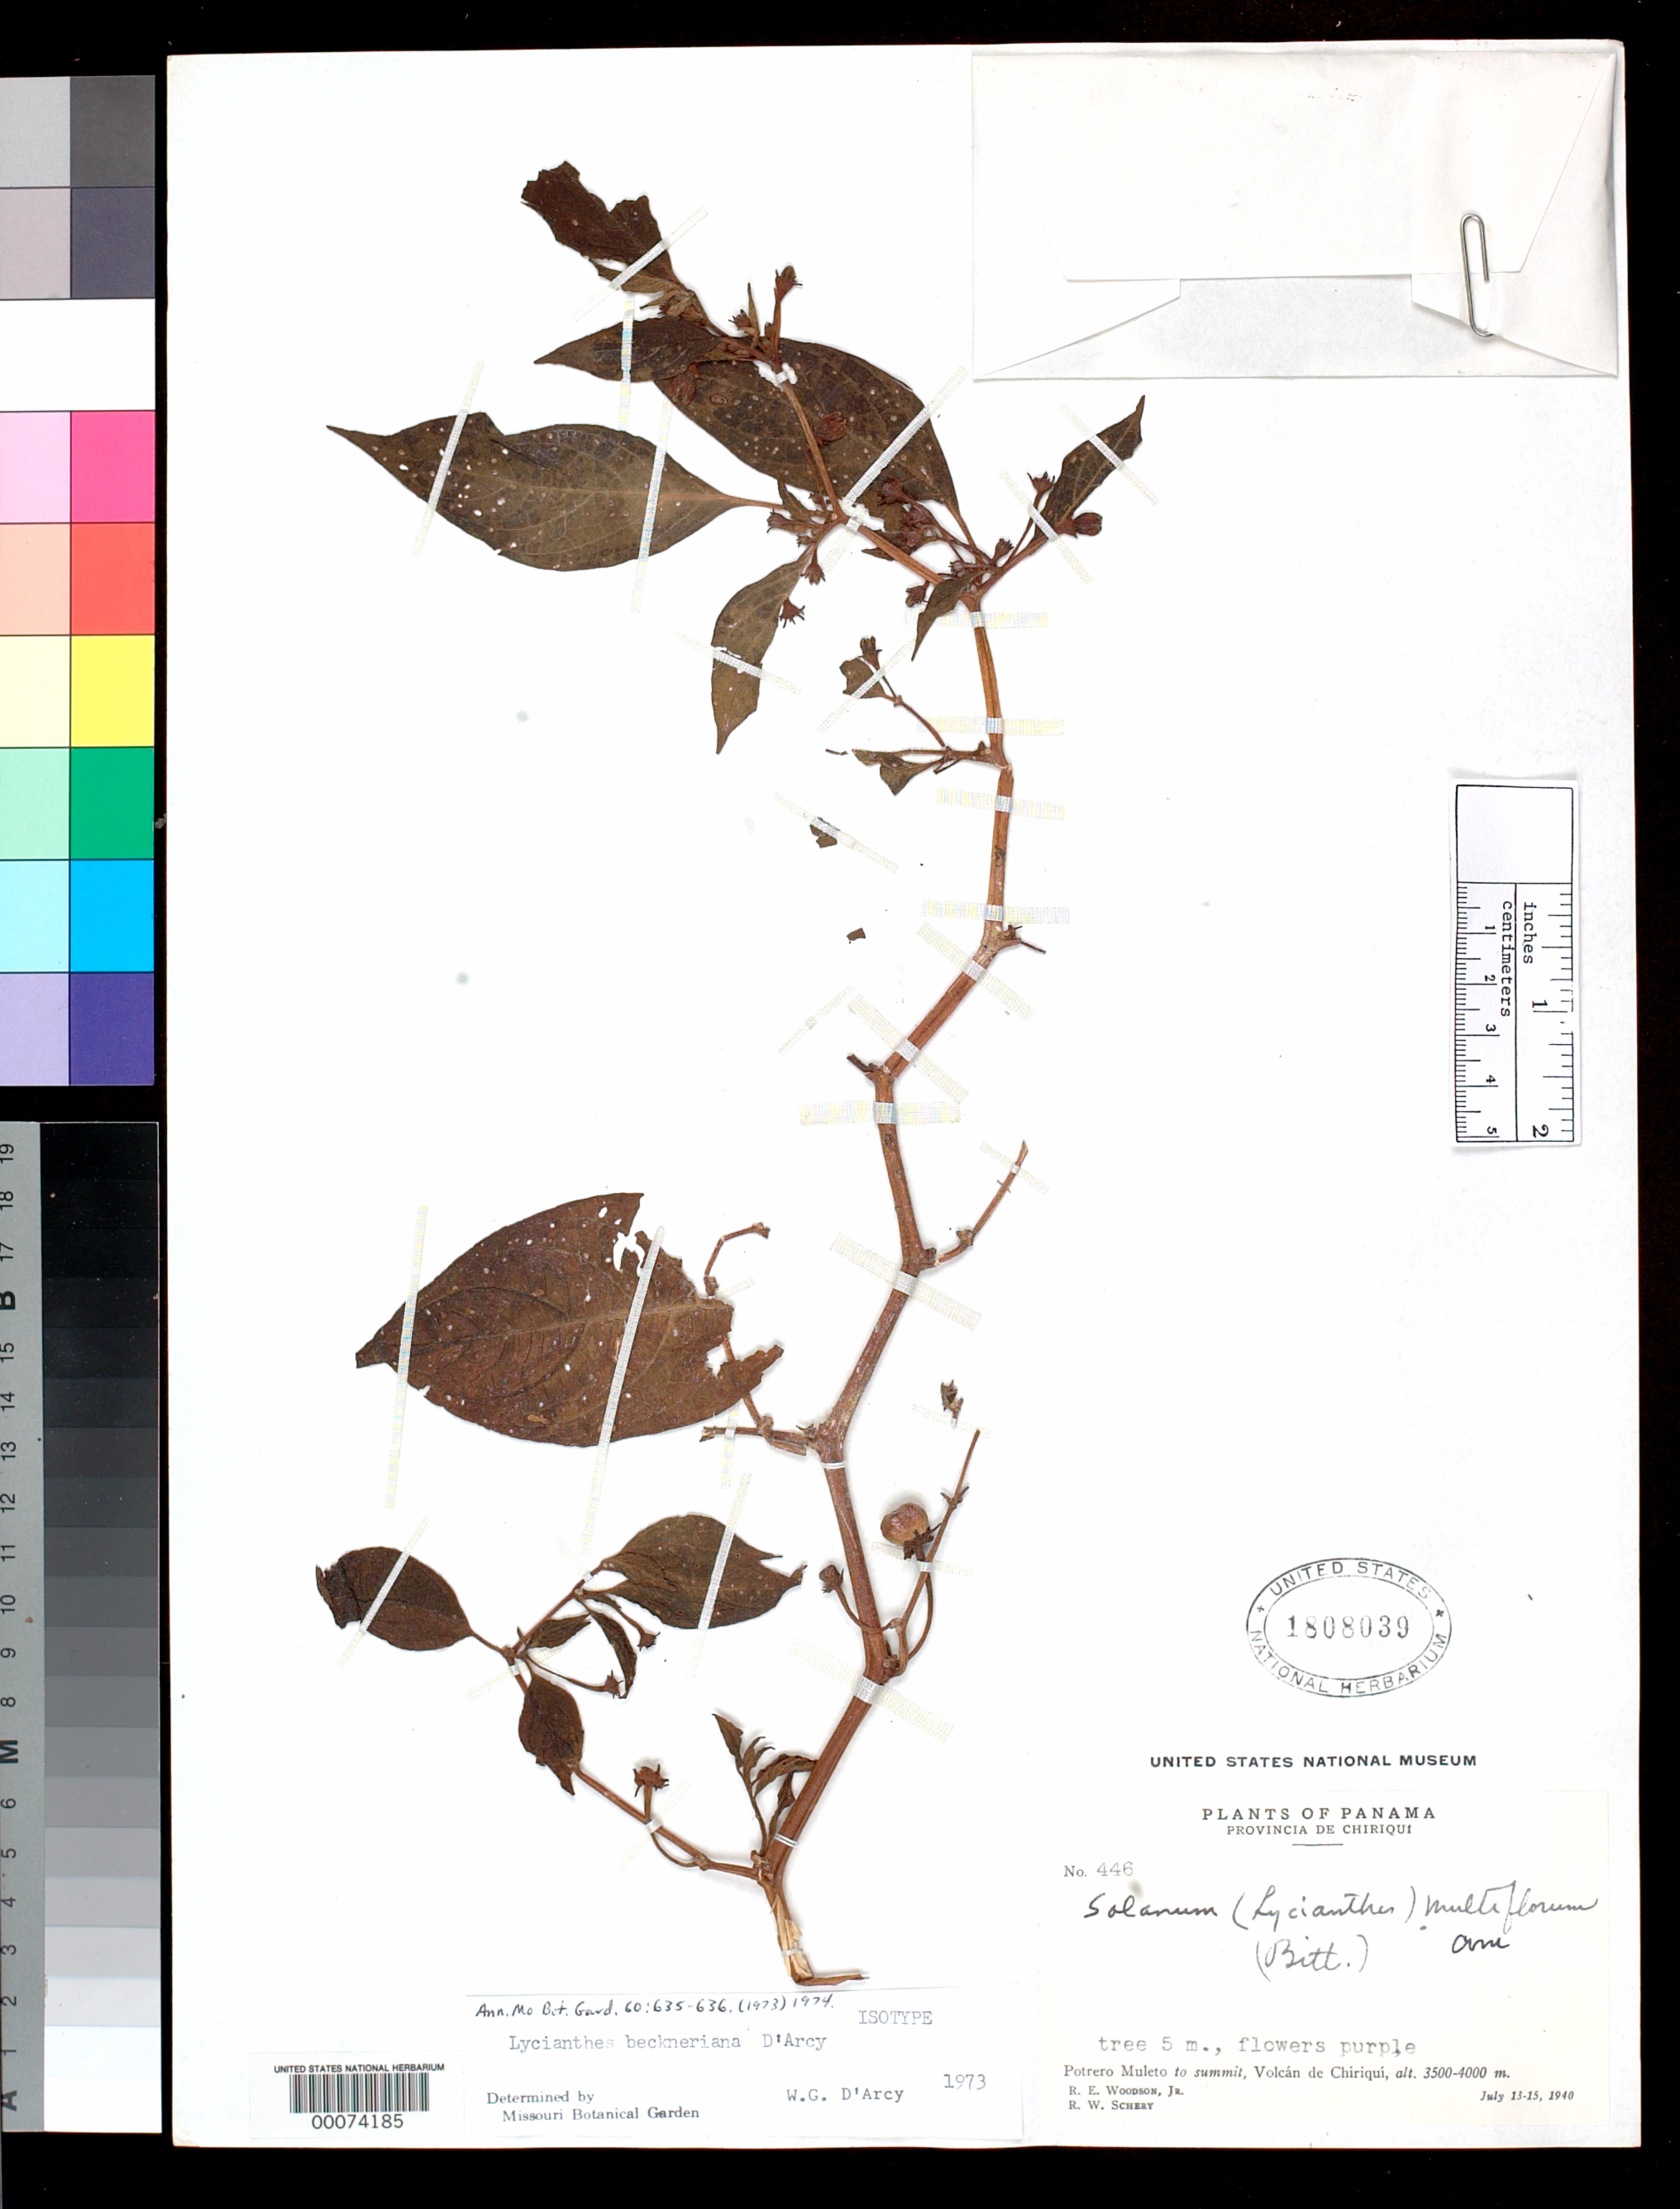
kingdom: Plantae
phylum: Tracheophyta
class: Magnoliopsida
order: Solanales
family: Solanaceae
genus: Lycianthes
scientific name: Lycianthes beckneriana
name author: D'Arcy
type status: Isotype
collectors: R. E. Woodson & R. W. Schery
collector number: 446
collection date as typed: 13 Jul 1940 to 15 Jul 1940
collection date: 1940-07-13/1940-07-15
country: Panama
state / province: Chiriquí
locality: Potrero Muleto to summit, Volcan de Chiriqui.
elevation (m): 3500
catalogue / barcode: US 1808039